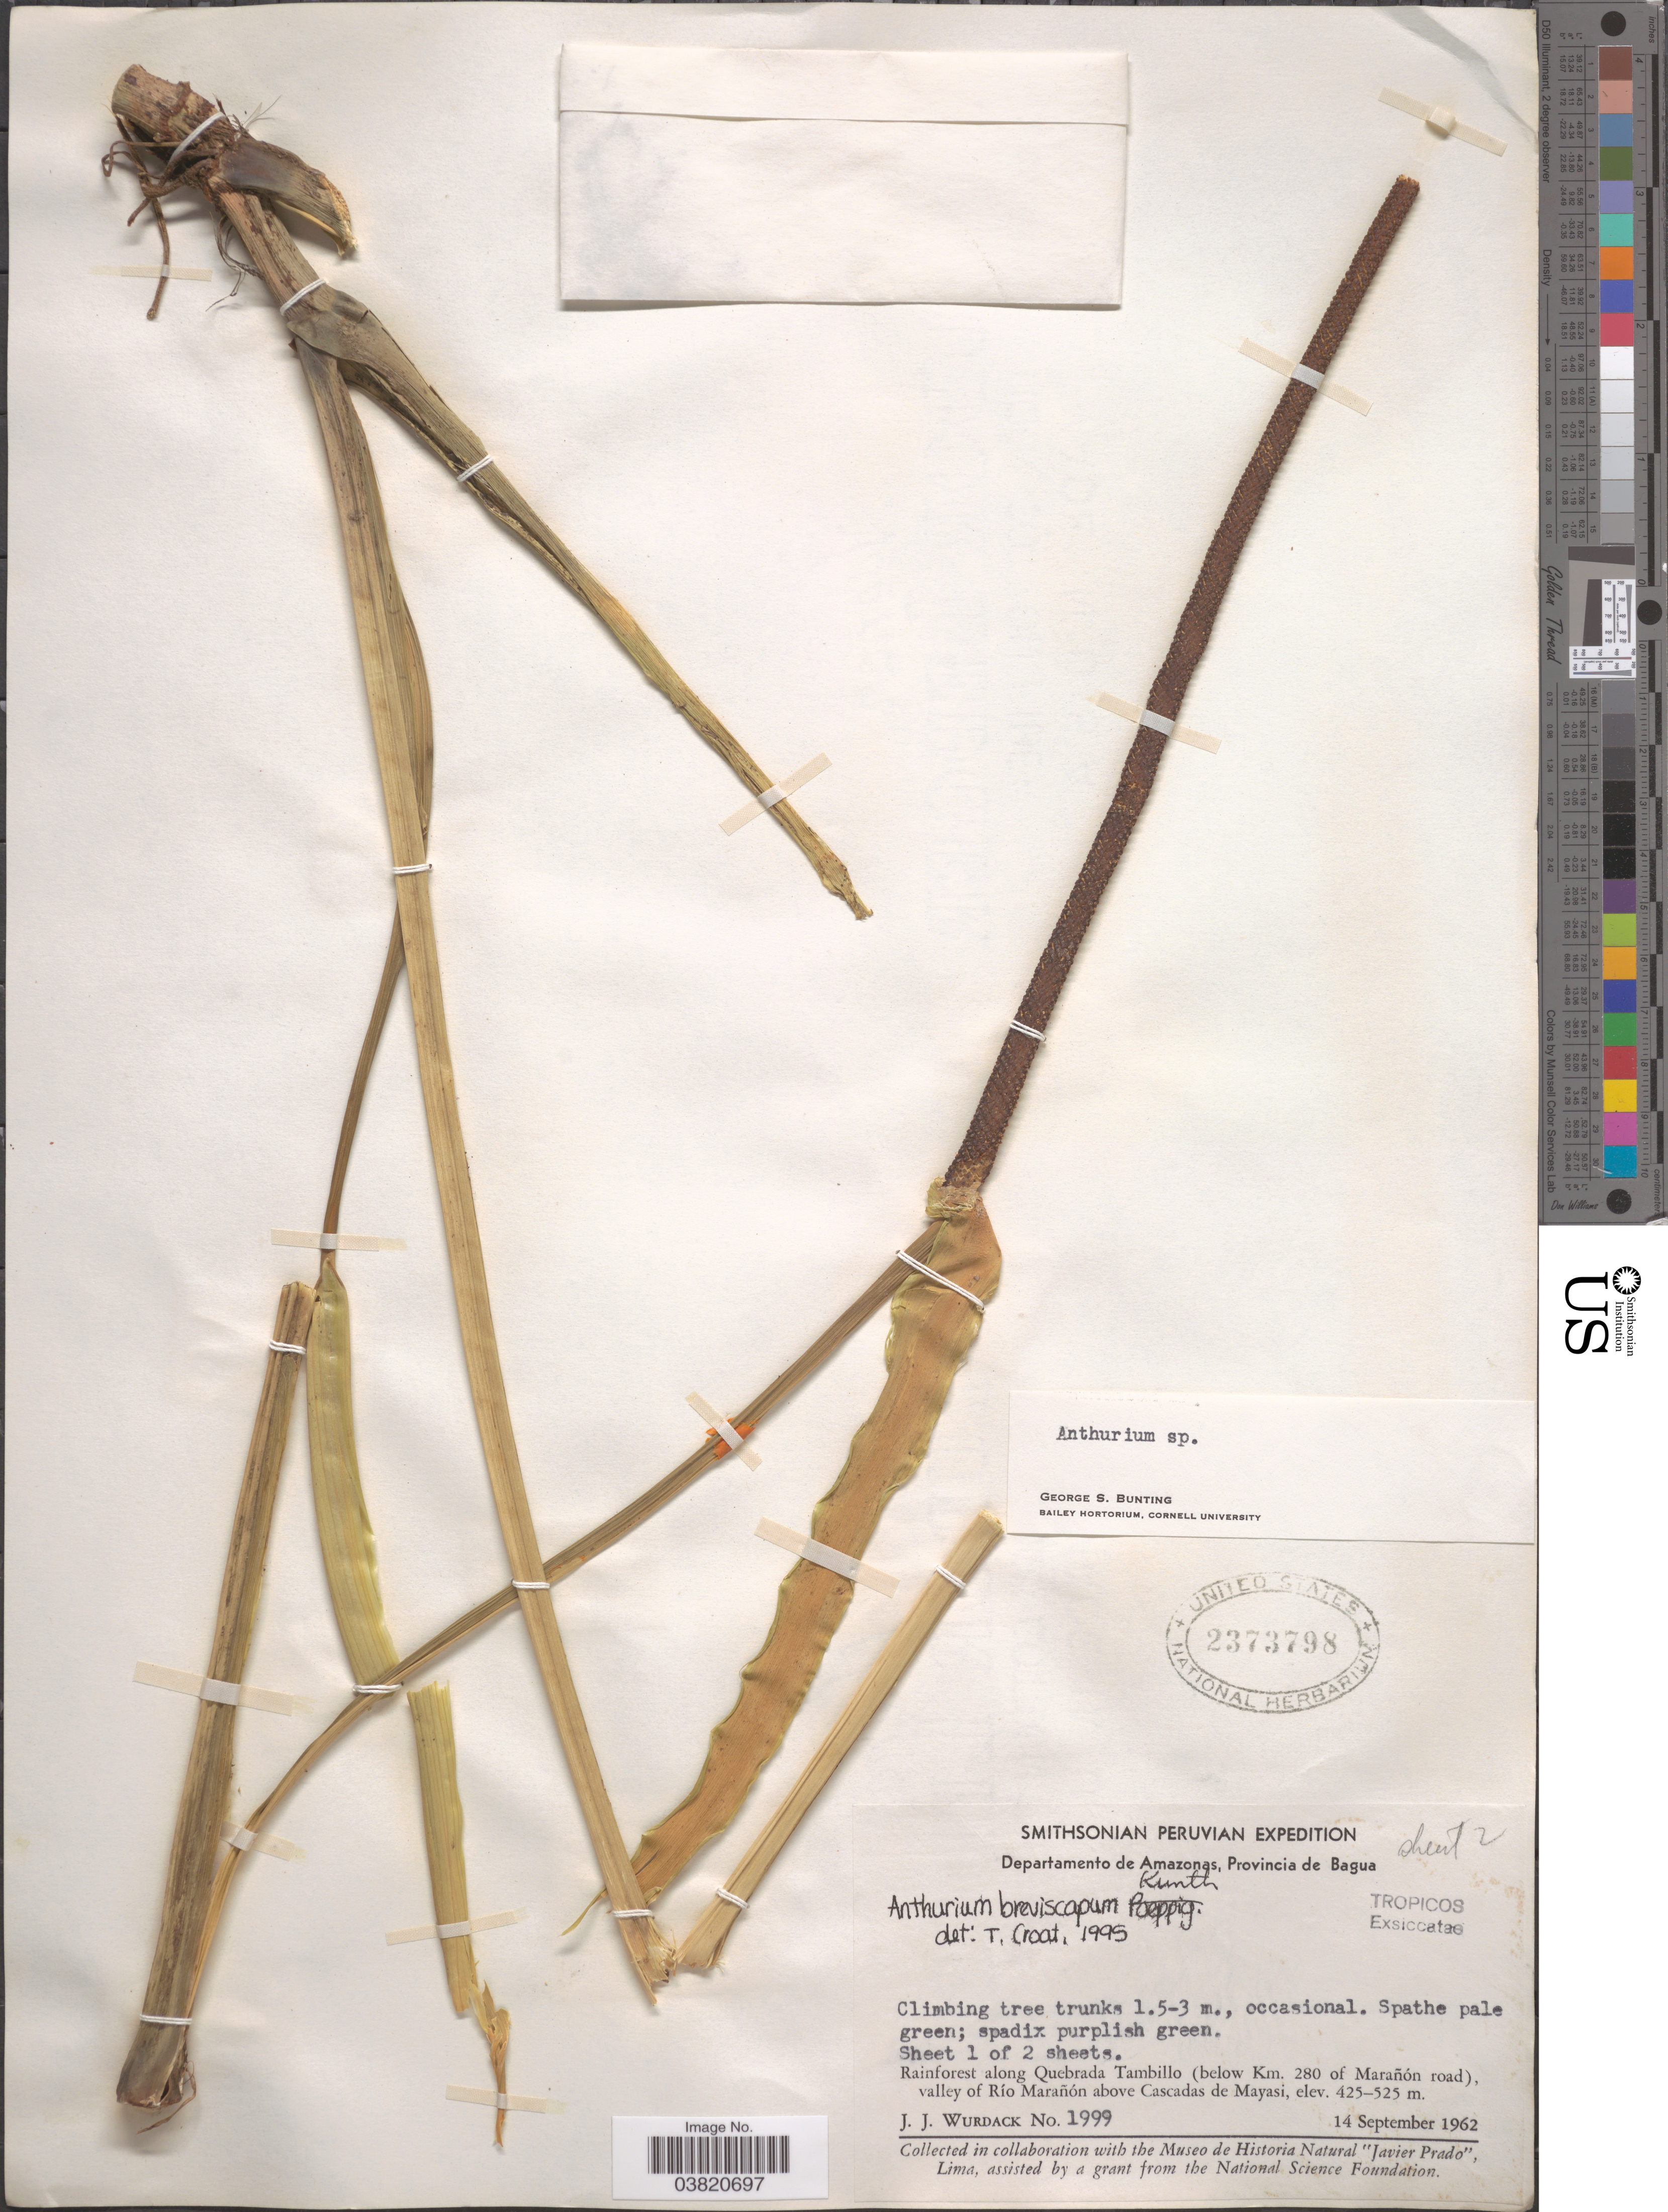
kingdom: Plantae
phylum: Tracheophyta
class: Liliopsida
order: Alismatales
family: Araceae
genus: Anthurium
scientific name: Anthurium breviscapum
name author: Kunth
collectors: J. J. Wurdack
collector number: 1999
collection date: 1962-09-14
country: Peru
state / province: Amazonas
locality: Departamento de Amazonas, Provincia de Bagua. Rainforest along Quebrada Tambillo (below Km. 280 of Marañón road), valley of Río Marañón above Cascadas de Mayasi.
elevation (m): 425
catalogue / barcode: US 2373798